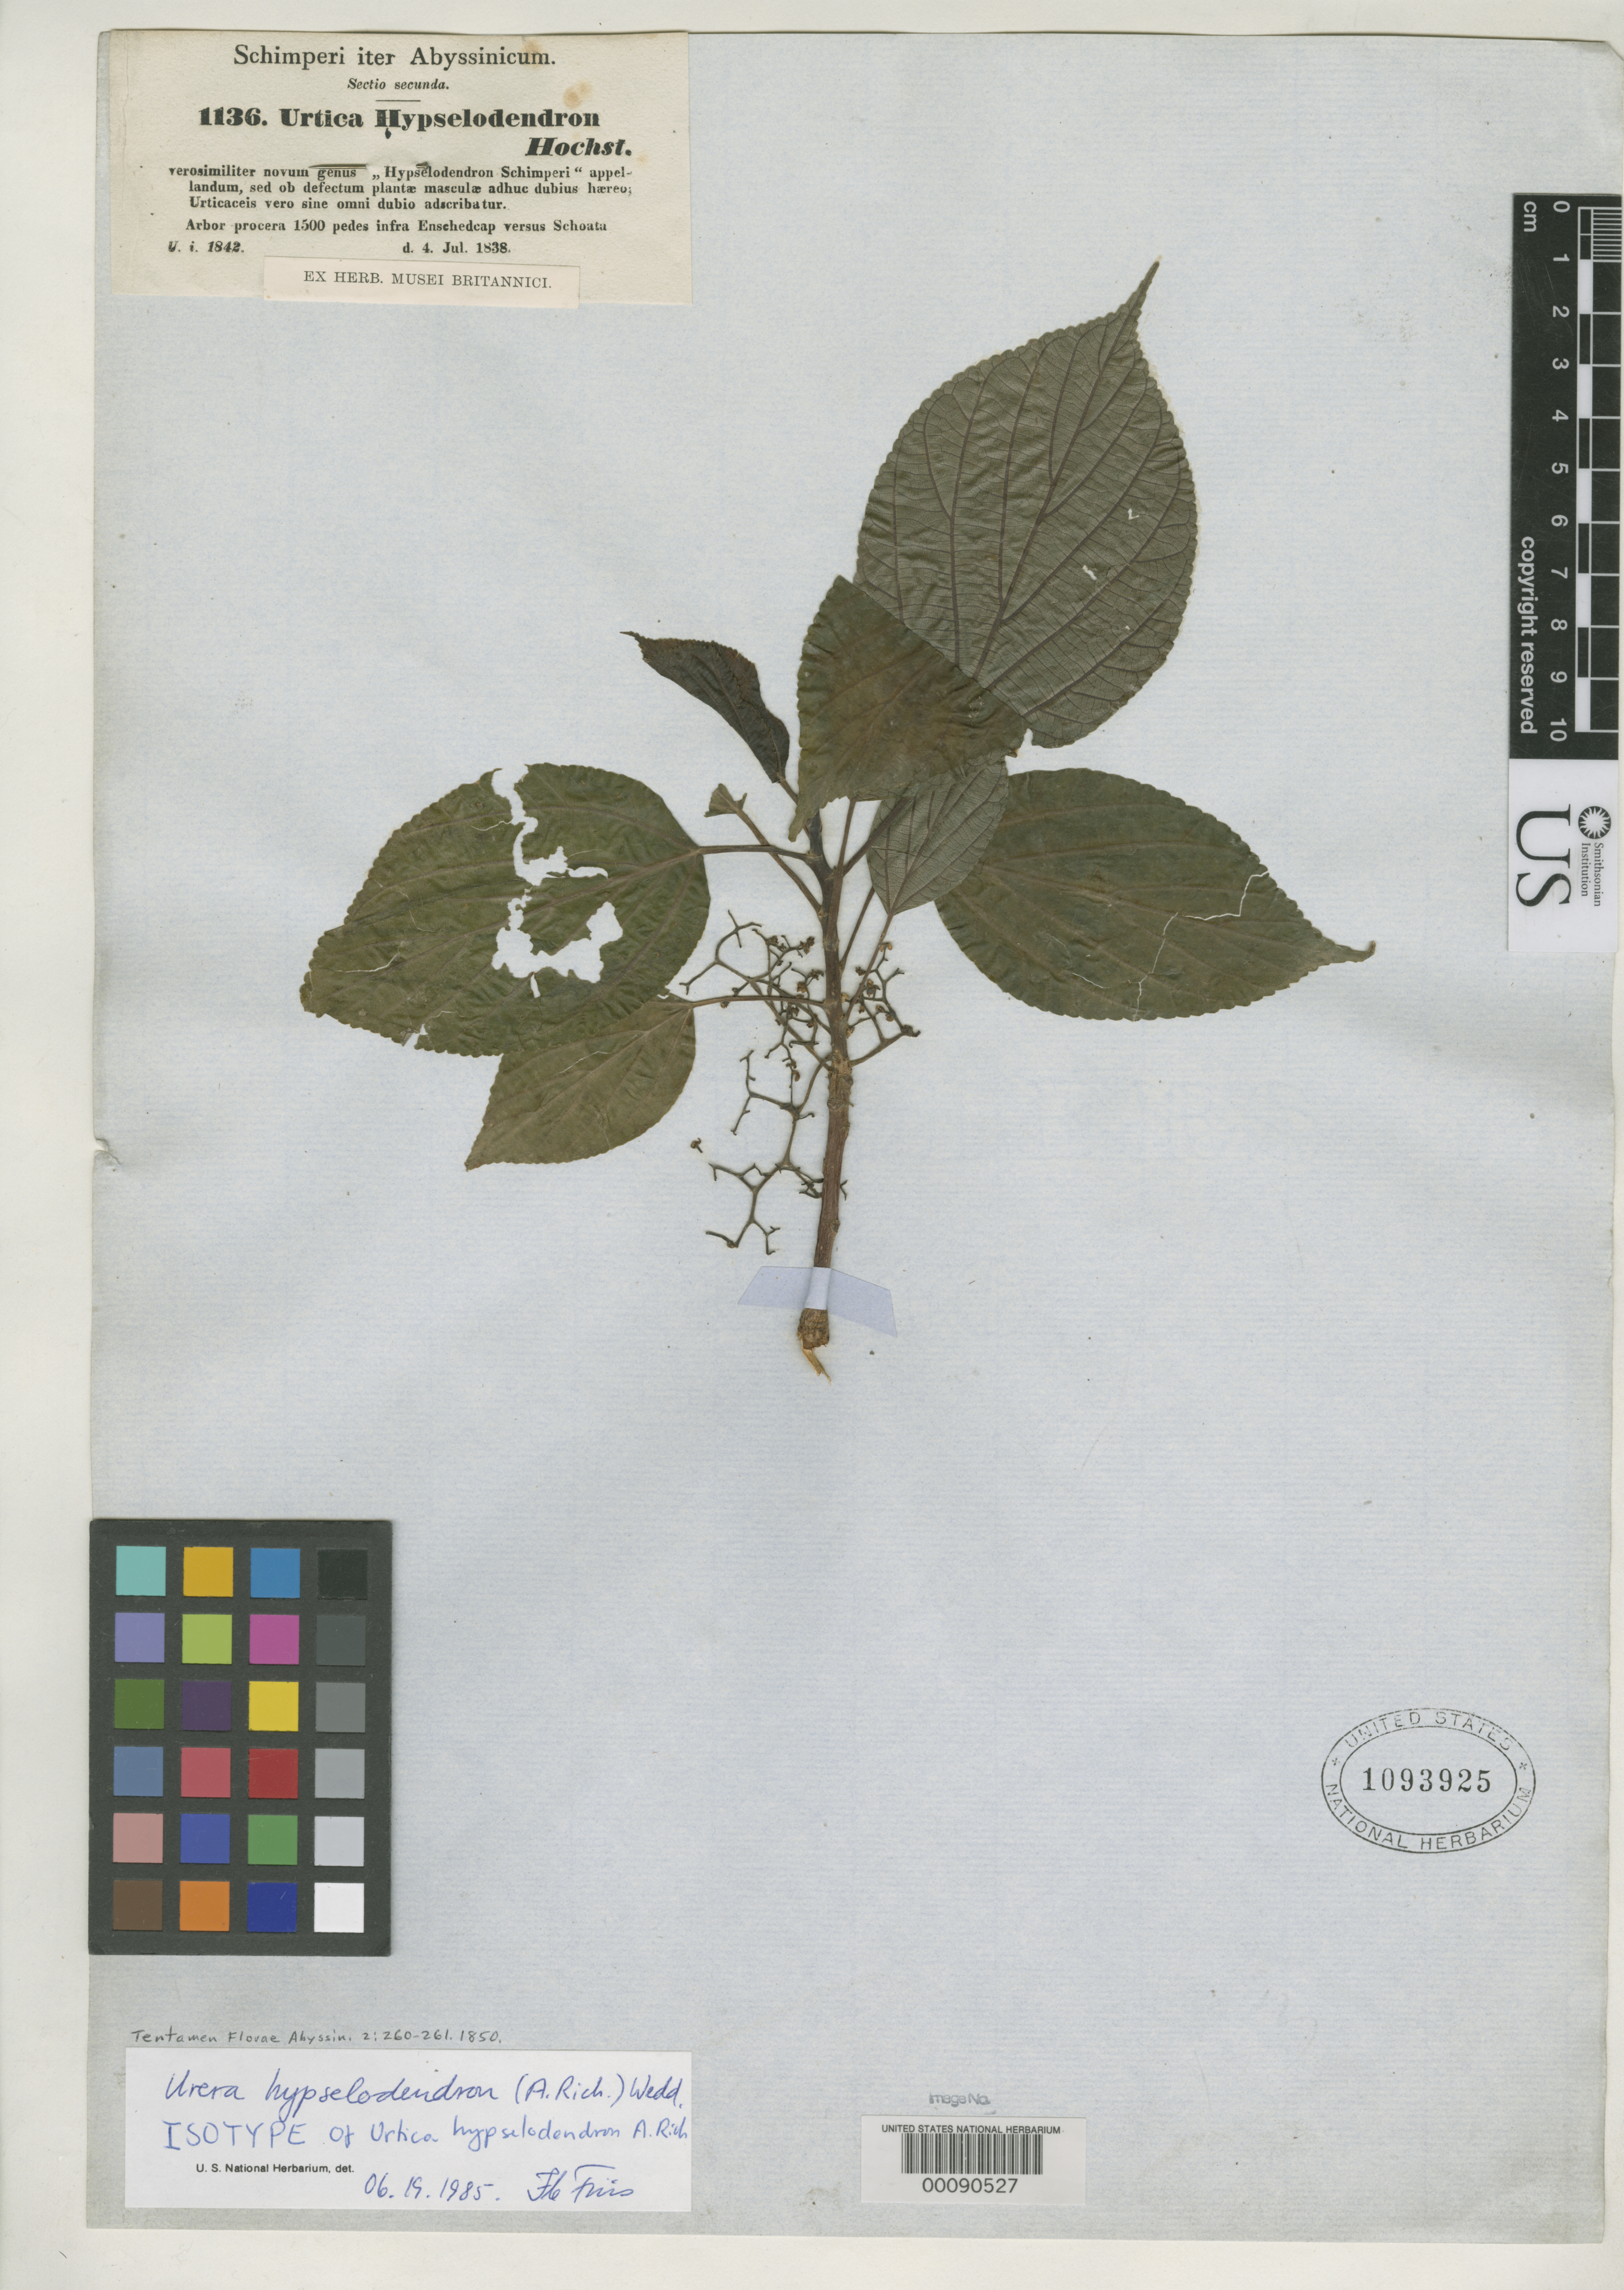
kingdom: Plantae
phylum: Tracheophyta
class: Magnoliopsida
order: Rosales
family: Urticaceae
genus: Urtica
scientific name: Urtica hypselodendron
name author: Hochst. ex A. Rich.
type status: Isotype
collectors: G. W. Schimper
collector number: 1136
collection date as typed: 04 Jul 1838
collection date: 1838-07-04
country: Ethiopia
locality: Below Enschedcap toward Schoata.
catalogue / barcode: US 1093925